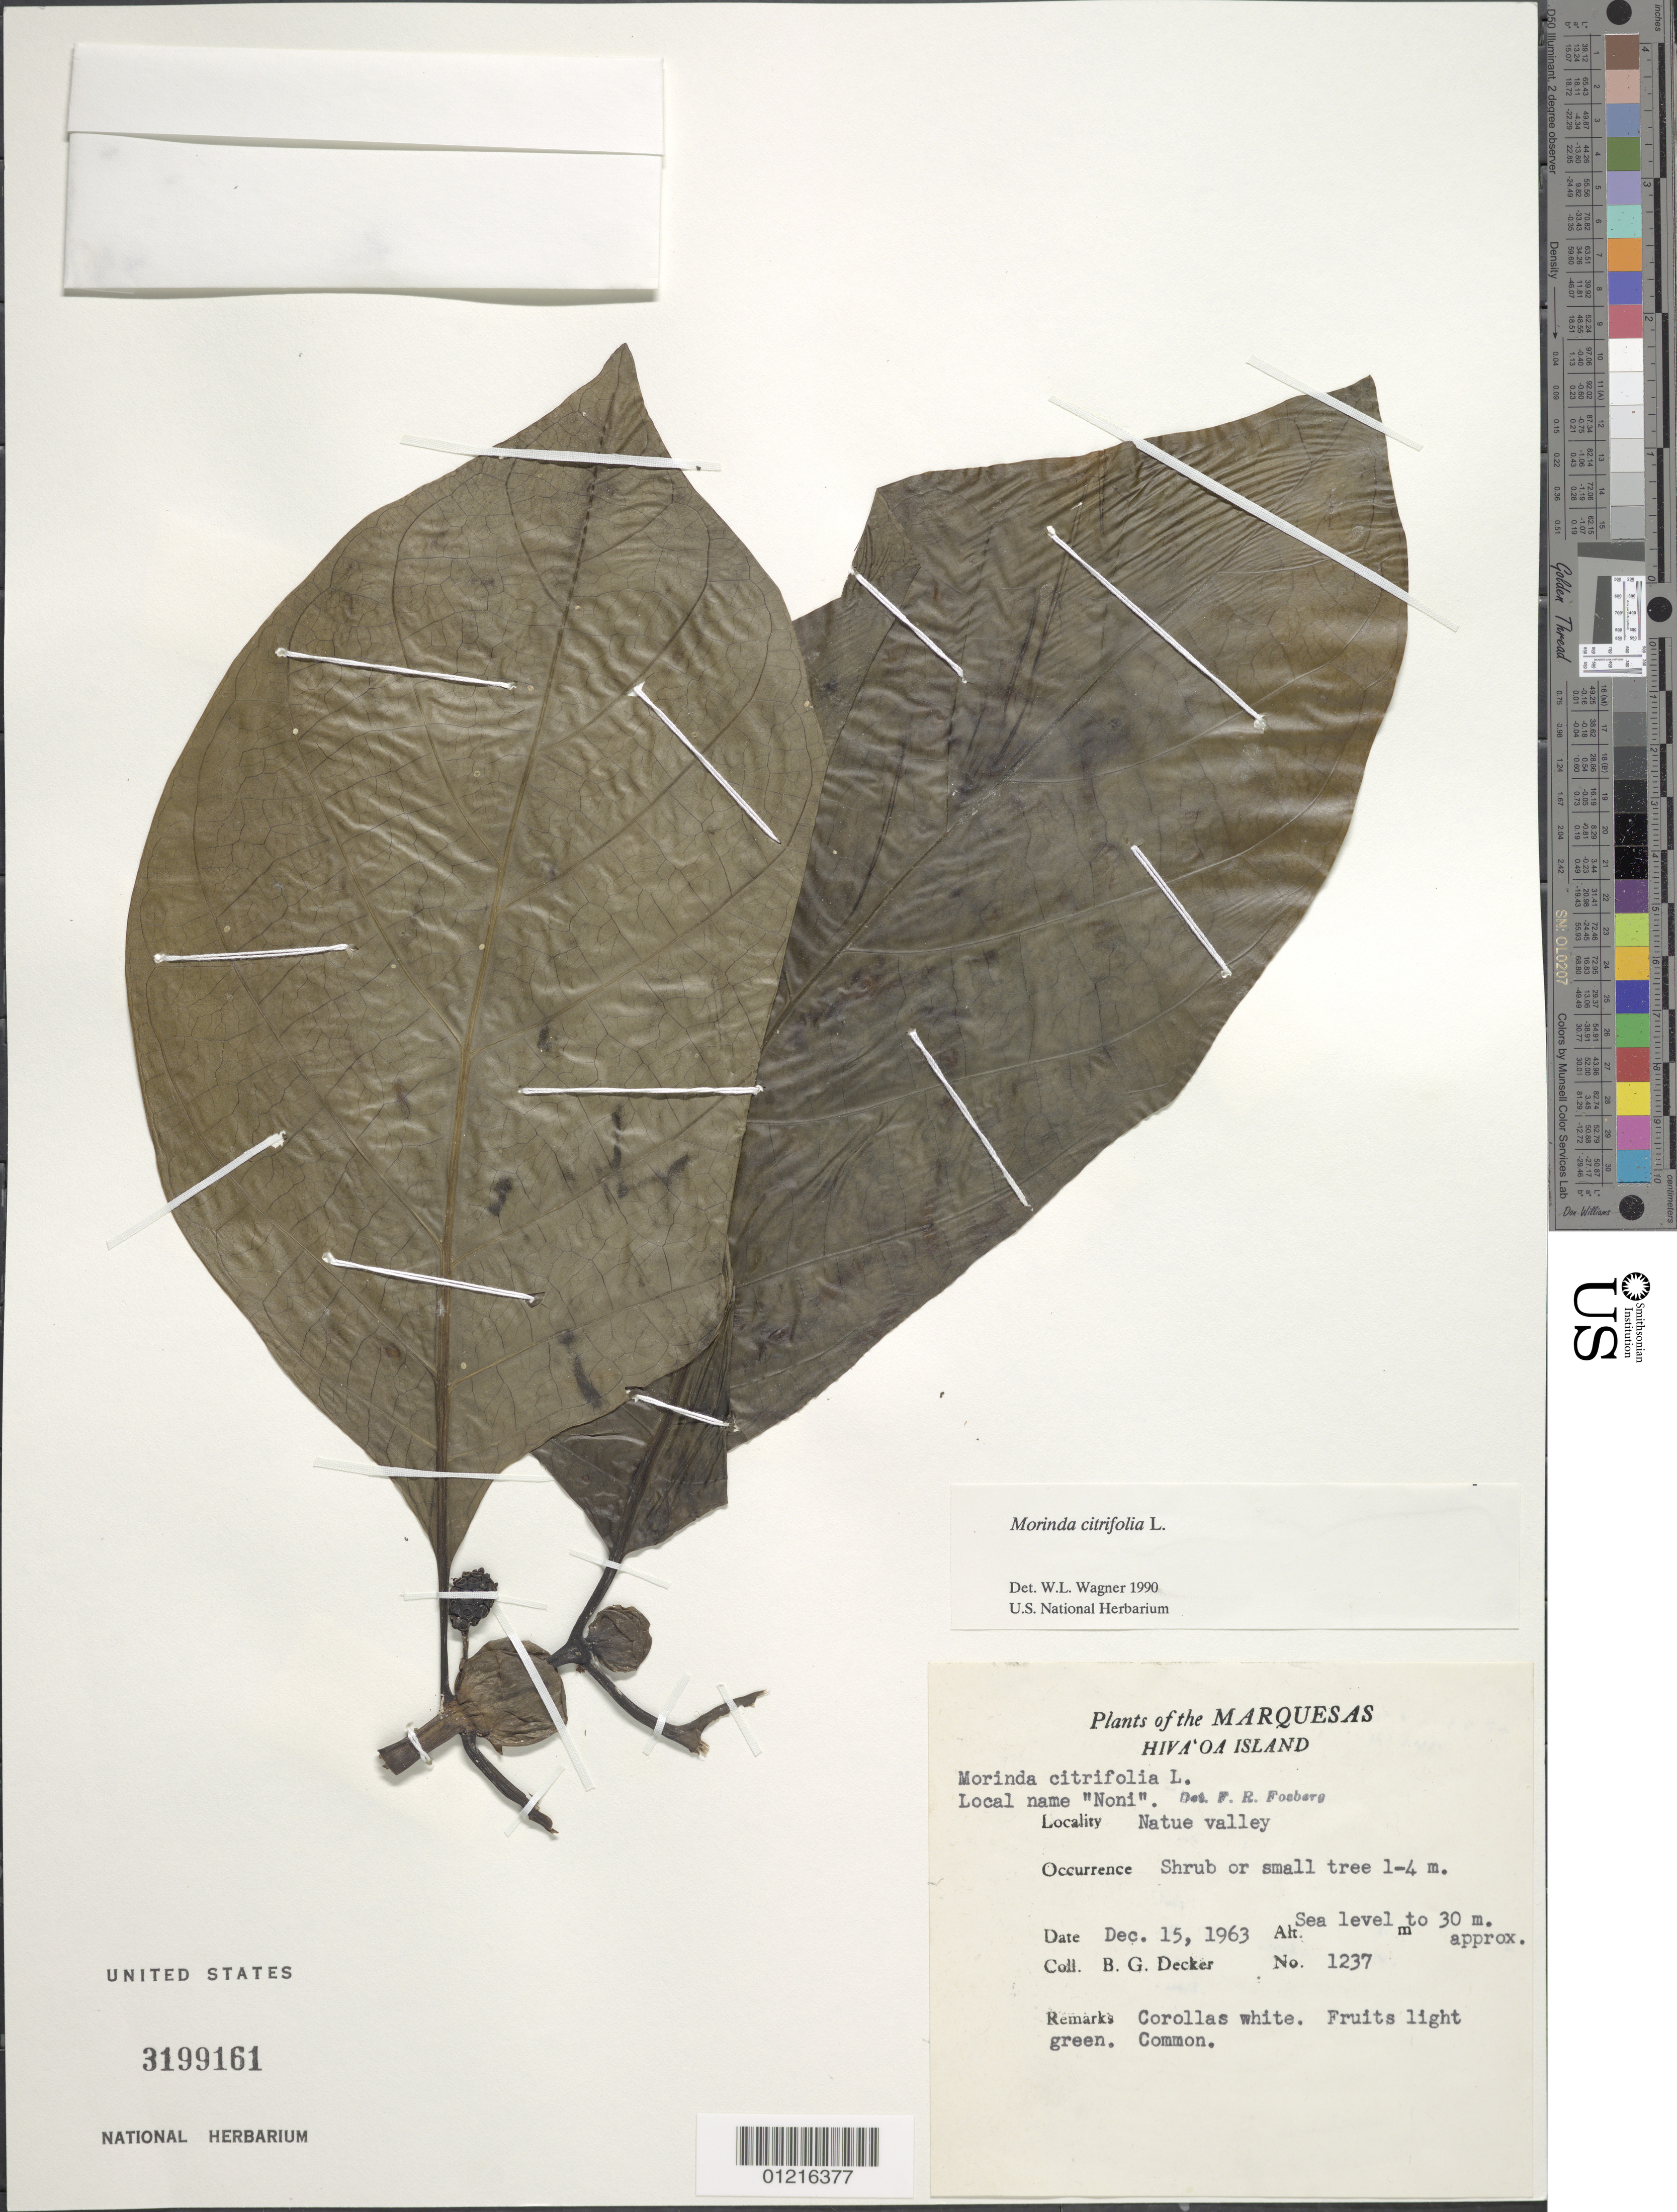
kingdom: Plantae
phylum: Tracheophyta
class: Magnoliopsida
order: Gentianales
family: Rubiaceae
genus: Morinda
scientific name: Morinda citrifolia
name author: L.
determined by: Wagner, W. L., (BOT), Smithsonian Institution - National Museum of Natural History (UNITED STATES)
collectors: B. G. Decker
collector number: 1237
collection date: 1963-12-15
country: French Polynesia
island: Hiva Oa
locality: Natue Valley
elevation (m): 0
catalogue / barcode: US 3199161